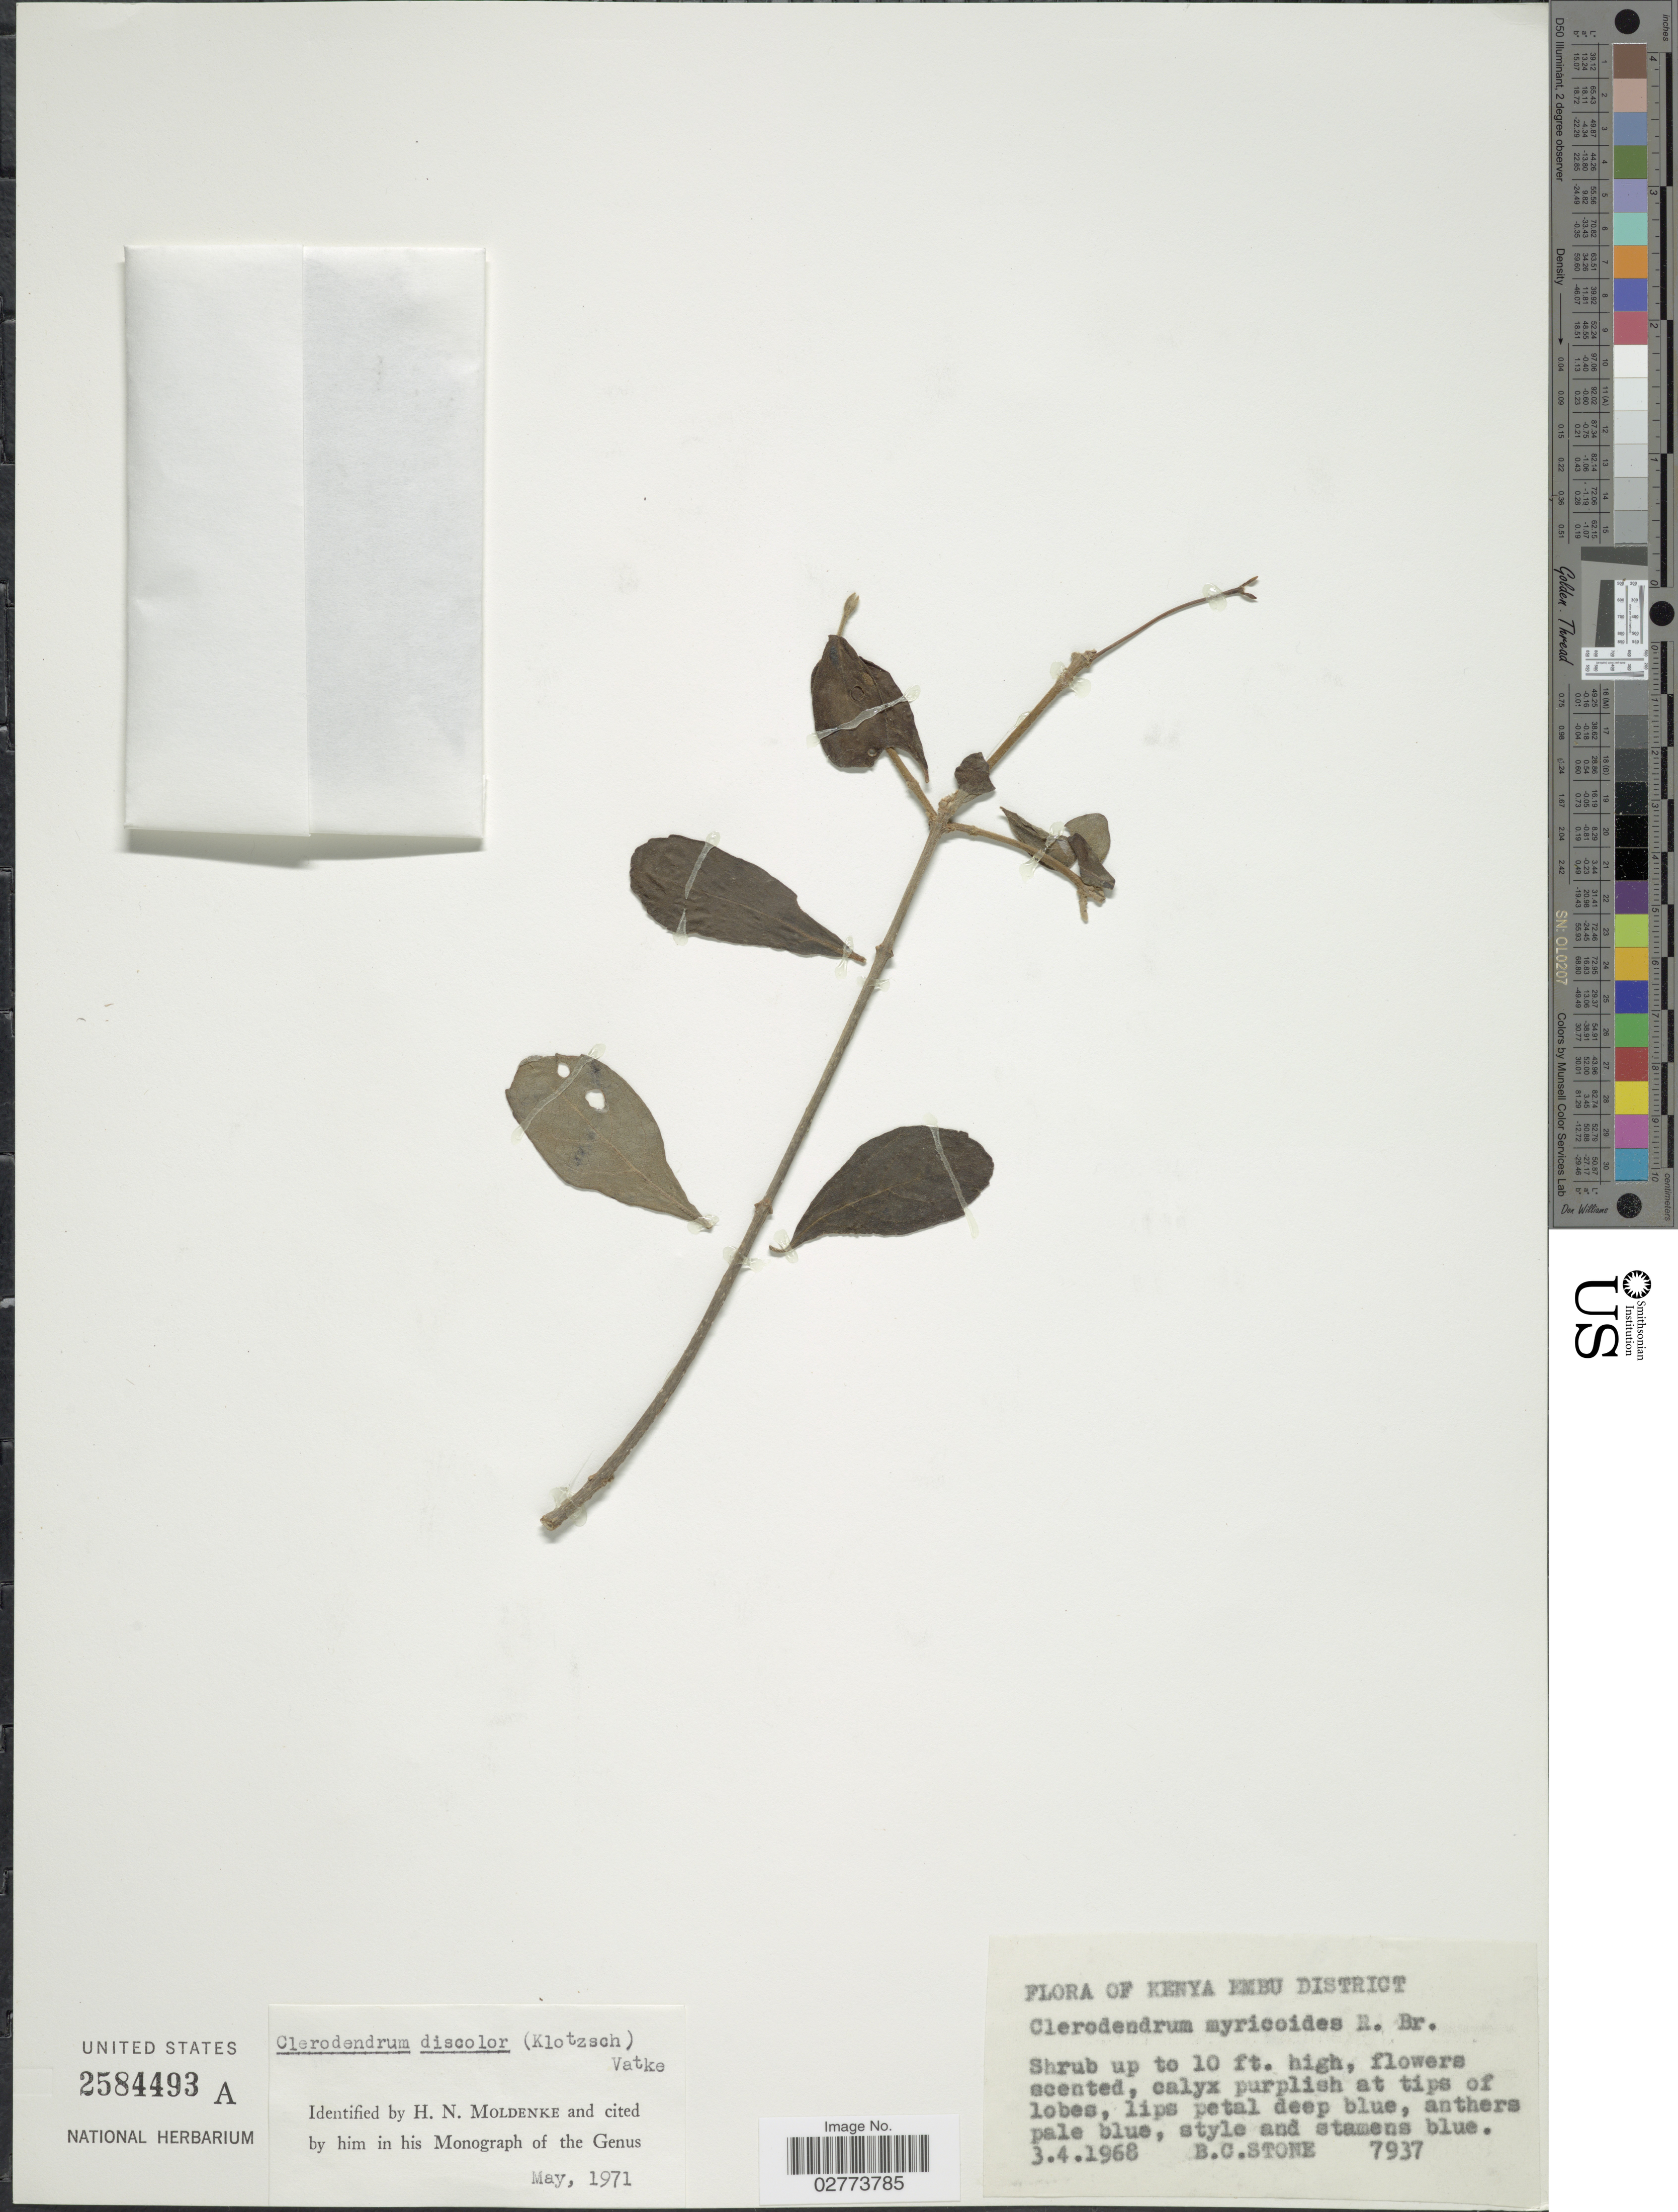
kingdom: Plantae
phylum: Tracheophyta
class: Magnoliopsida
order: Lamiales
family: Lamiaceae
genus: Clerodendrum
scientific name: Clerodendrum discolor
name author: (Klotzsch) Vatke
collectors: B. C. Stone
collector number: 7937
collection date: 1968-04-03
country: Kenya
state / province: Embu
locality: Embu District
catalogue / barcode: US 2584493A